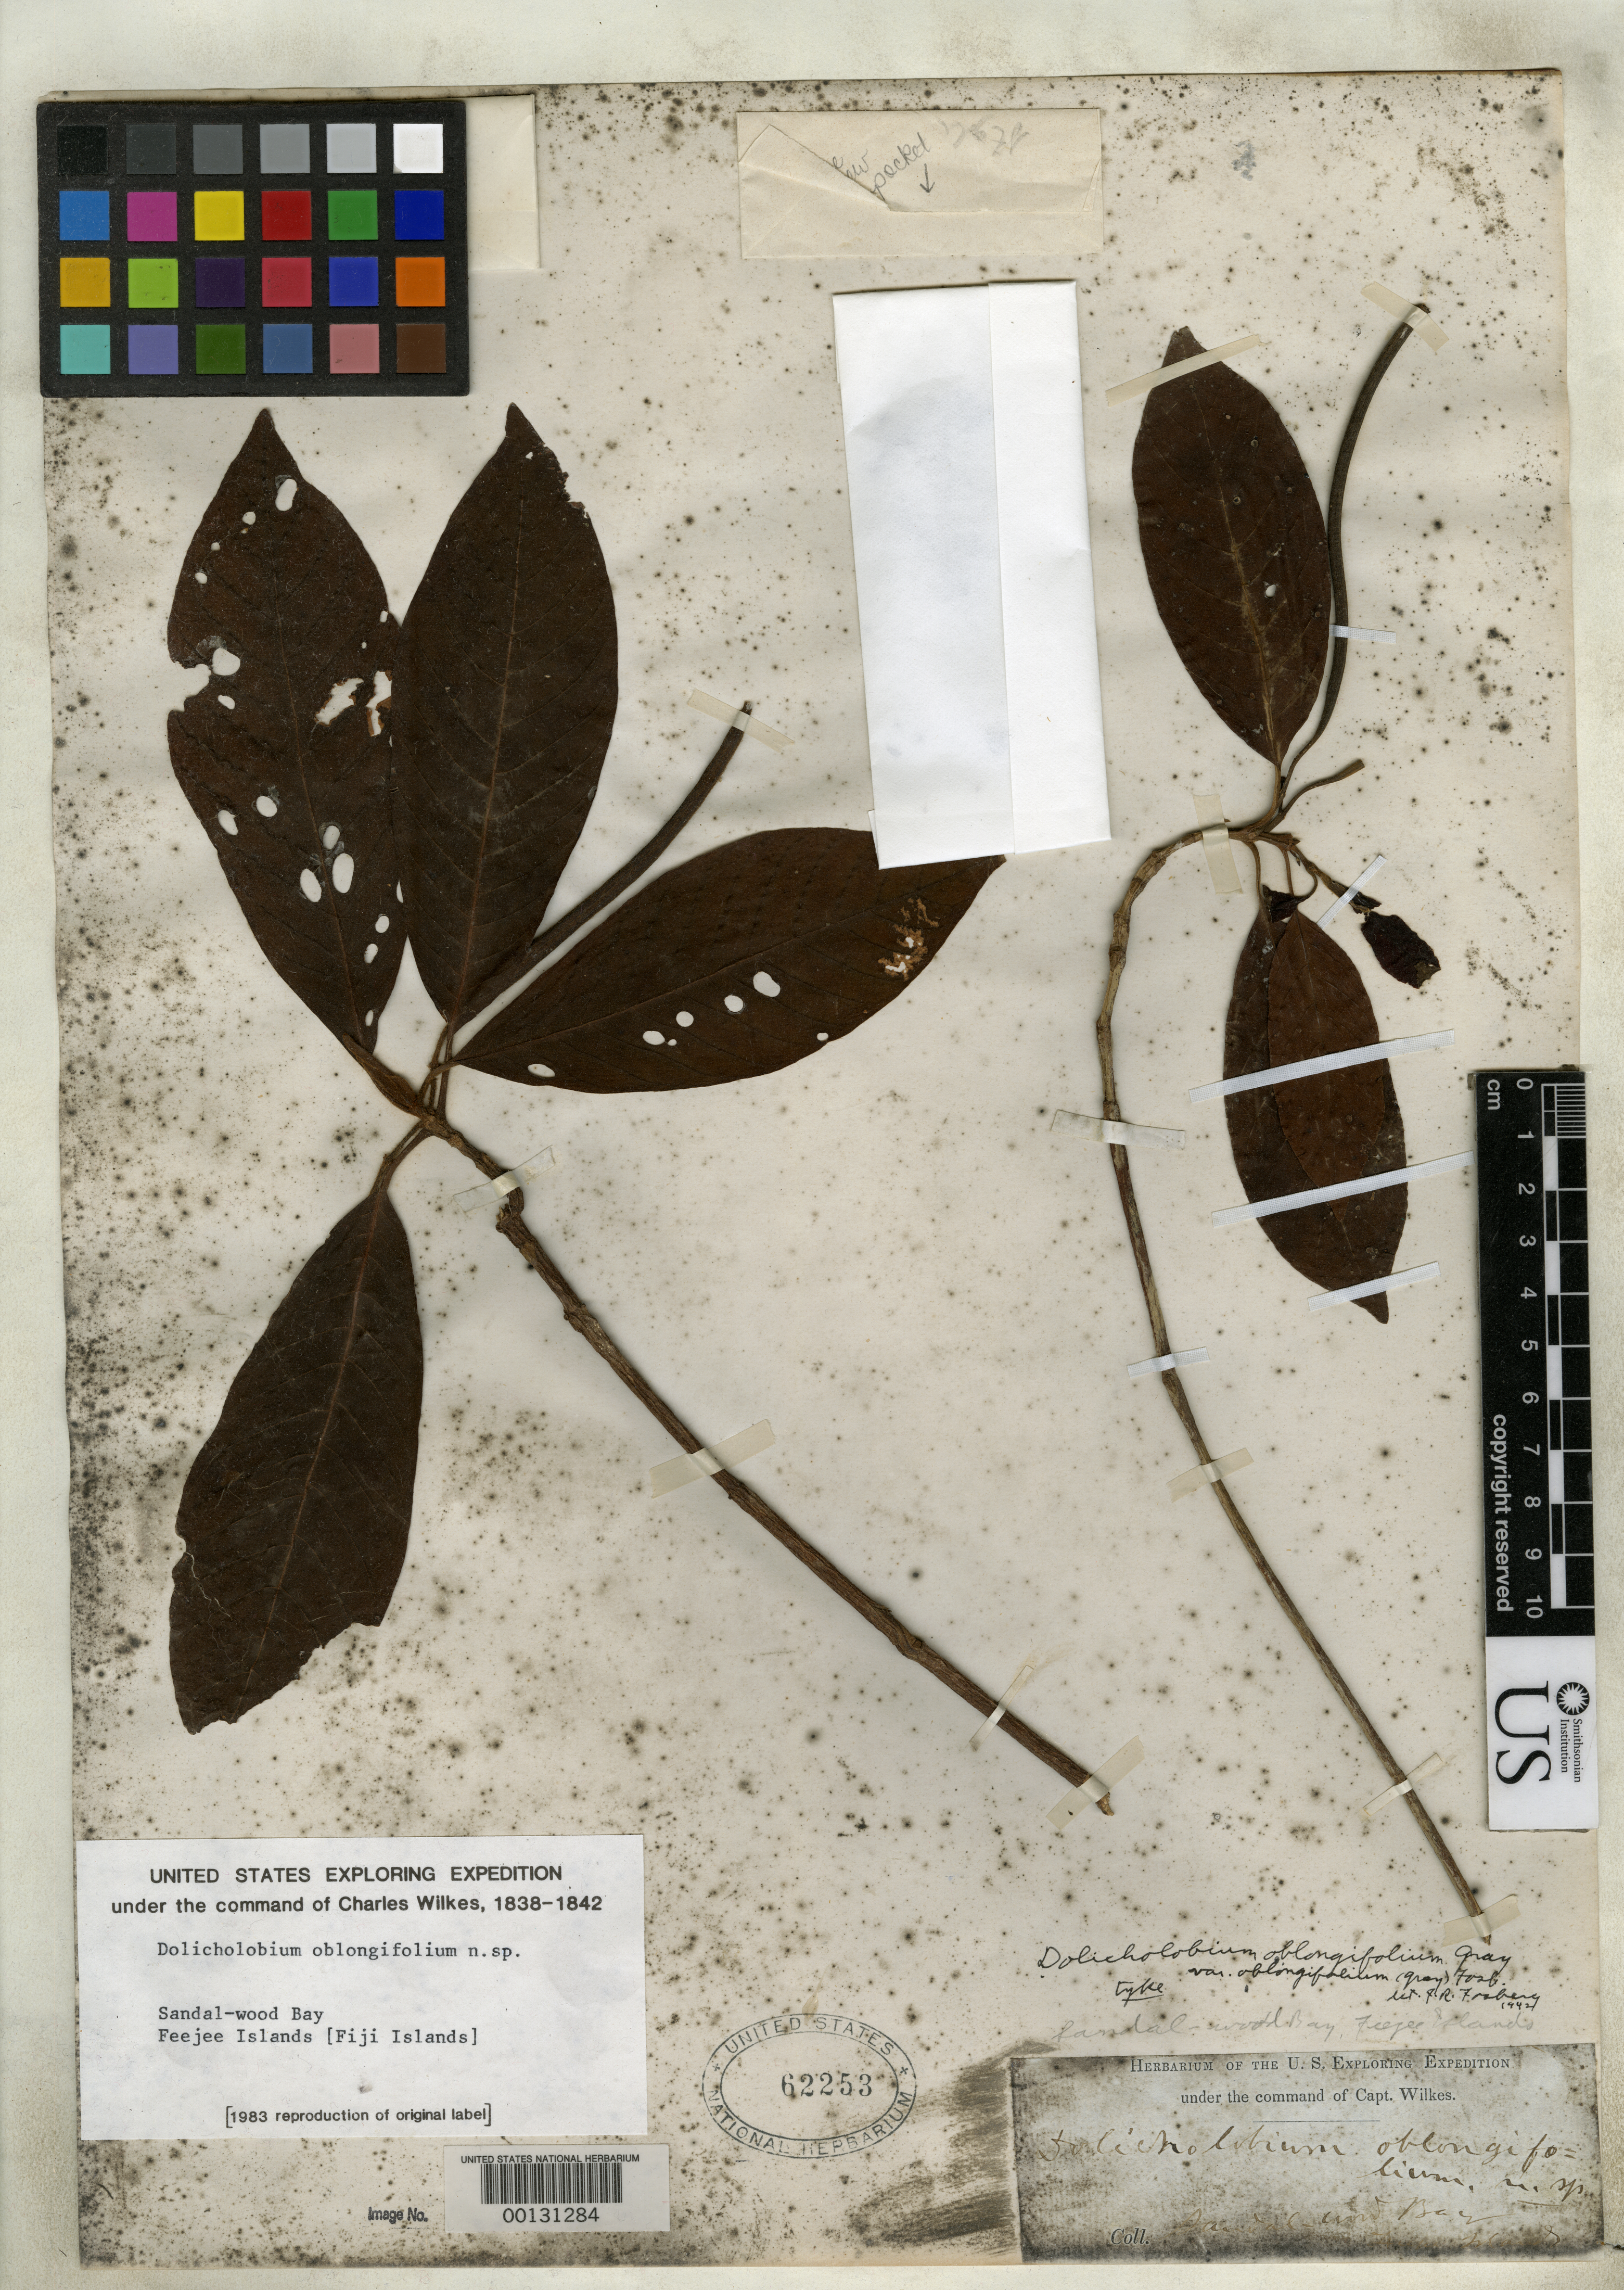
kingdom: Plantae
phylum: Tracheophyta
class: Magnoliopsida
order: Gentianales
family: Rubiaceae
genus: Dolicholobium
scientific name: Dolicholobium oblongifolium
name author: A. Gray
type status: Syntype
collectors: Wilkes Explor. Exped.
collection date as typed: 1838 to -- --- 1842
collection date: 1838/1842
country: Fiji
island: Vanua Levu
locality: Sandalwood Bay. [Vanua Levu Group]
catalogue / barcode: US 62253